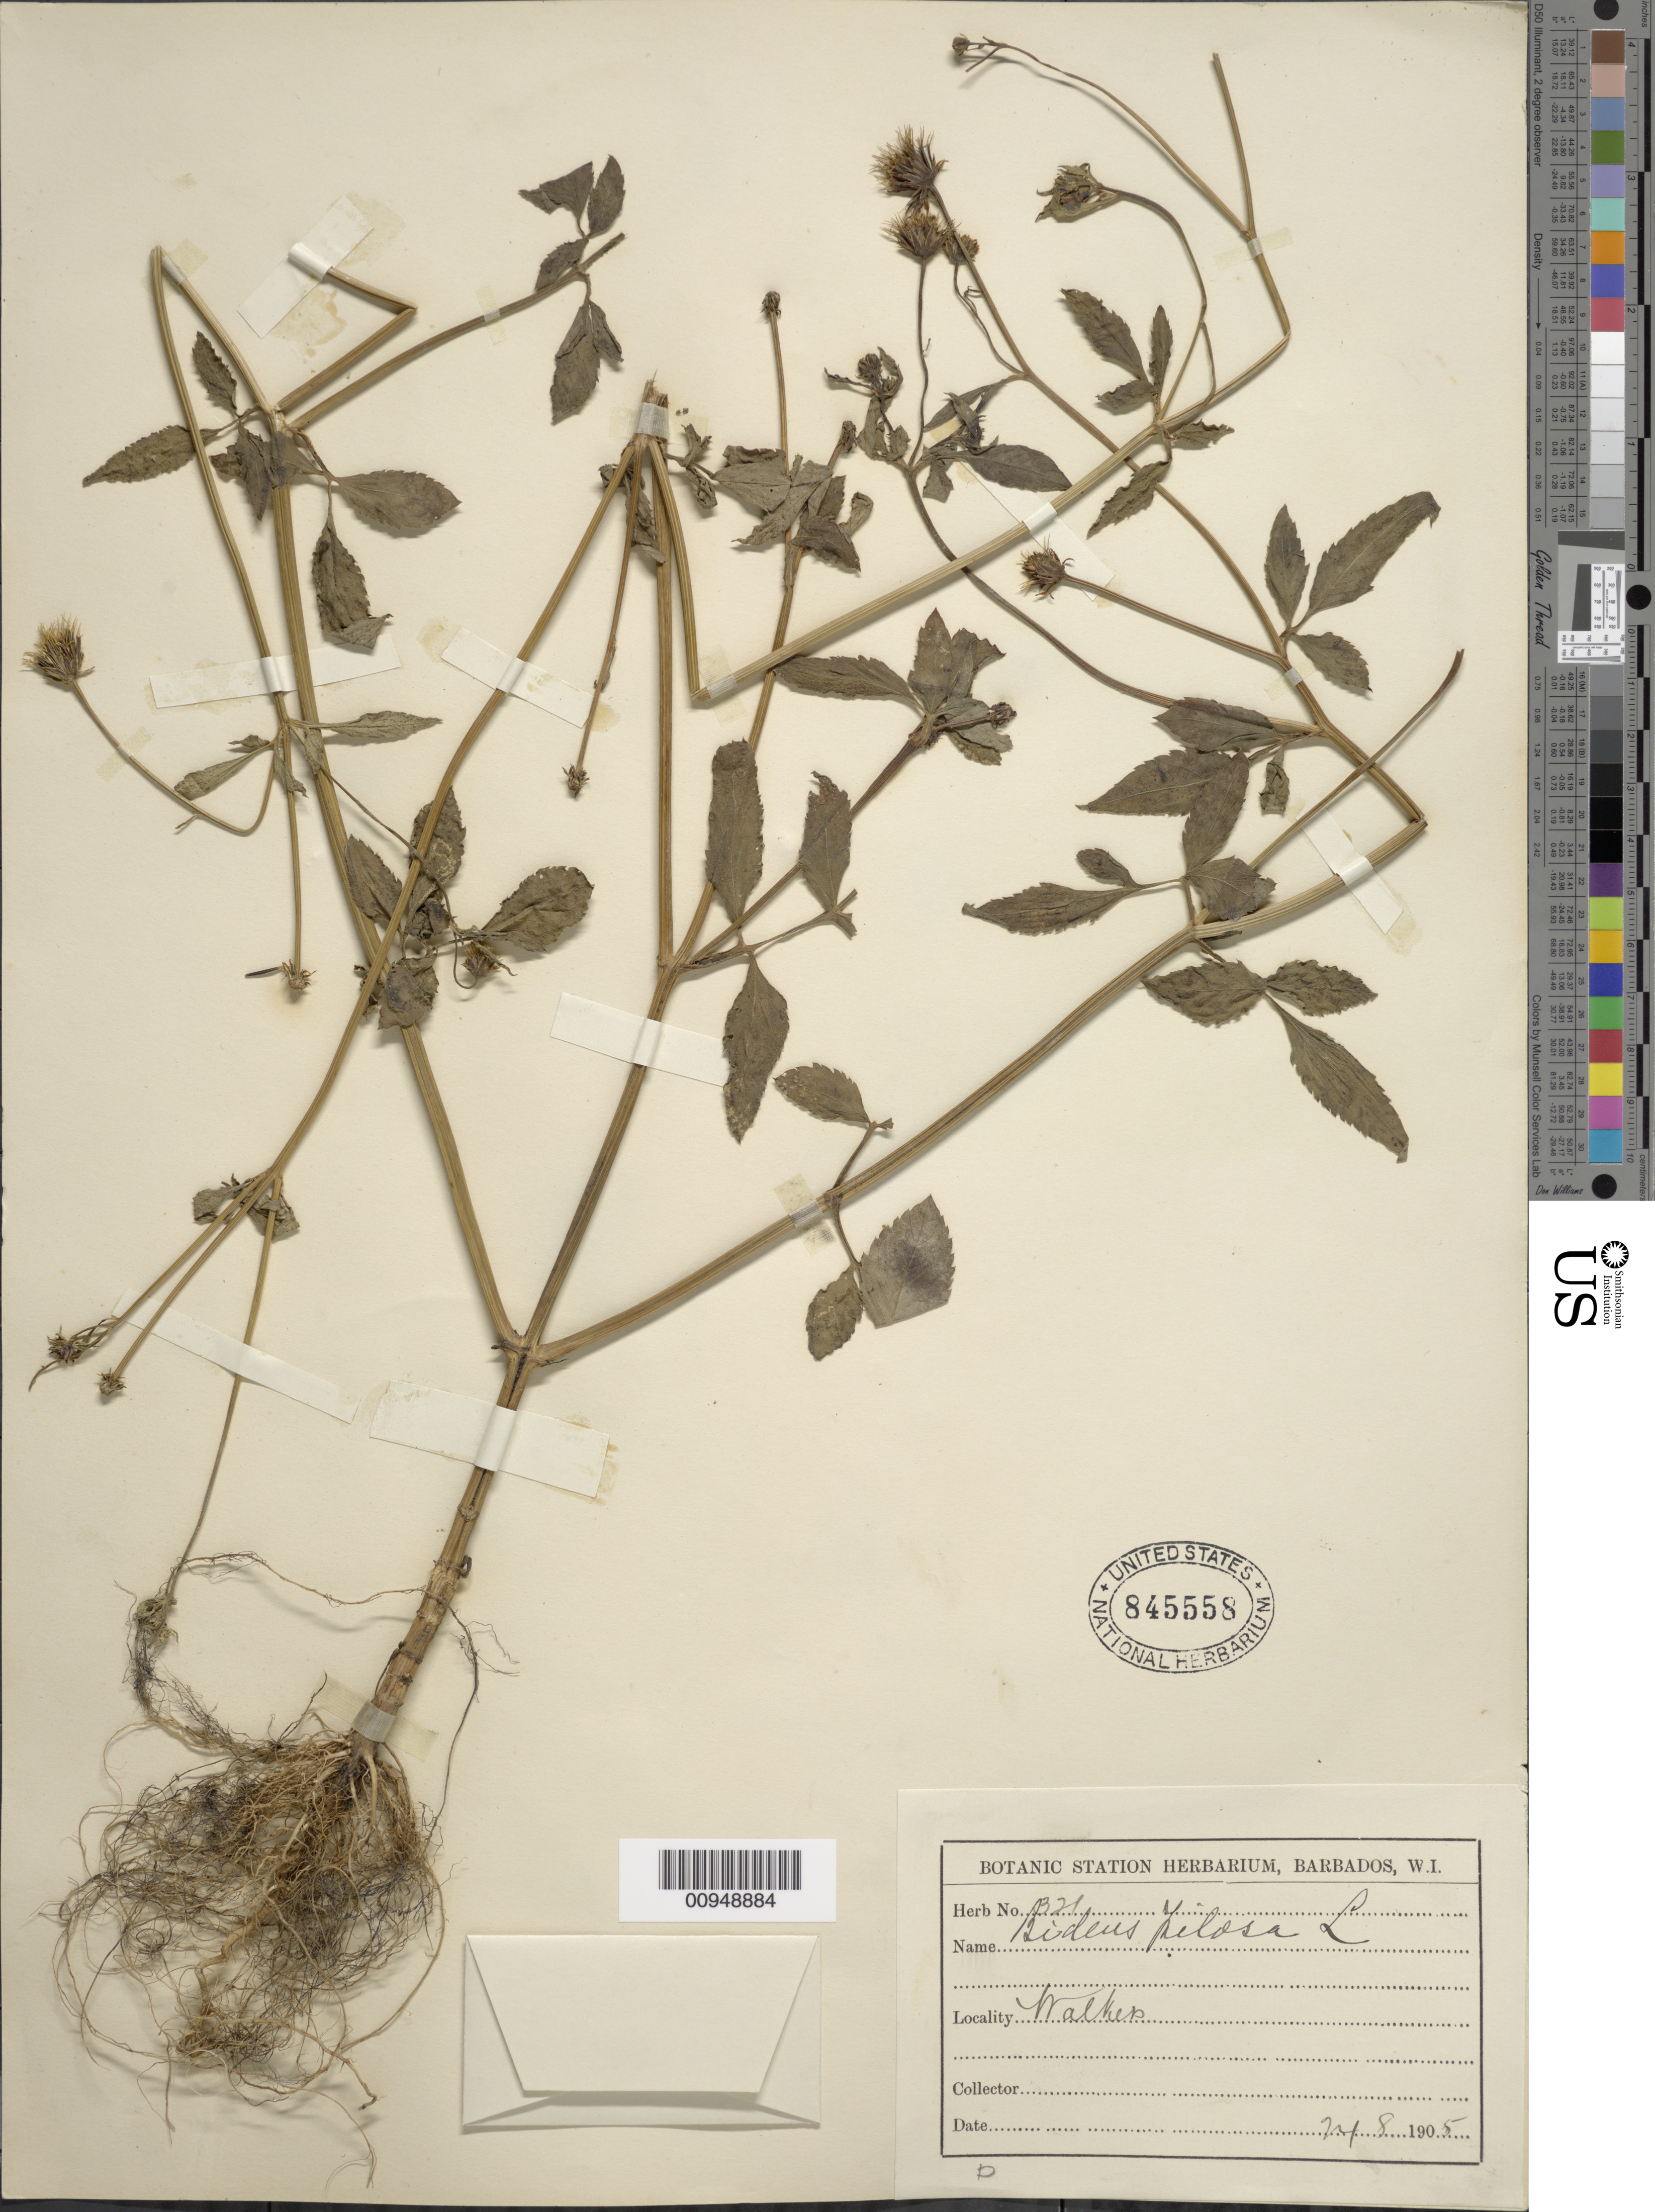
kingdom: Plantae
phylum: Tracheophyta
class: Magnoliopsida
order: Asterales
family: Asteraceae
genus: Bidens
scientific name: Bidens pilosa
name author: L.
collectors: ex herb. Bot. Sta. Barbados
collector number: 321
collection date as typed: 24 Aug 1905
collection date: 1905-08-24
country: Barbados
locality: Walker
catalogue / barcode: US 845558